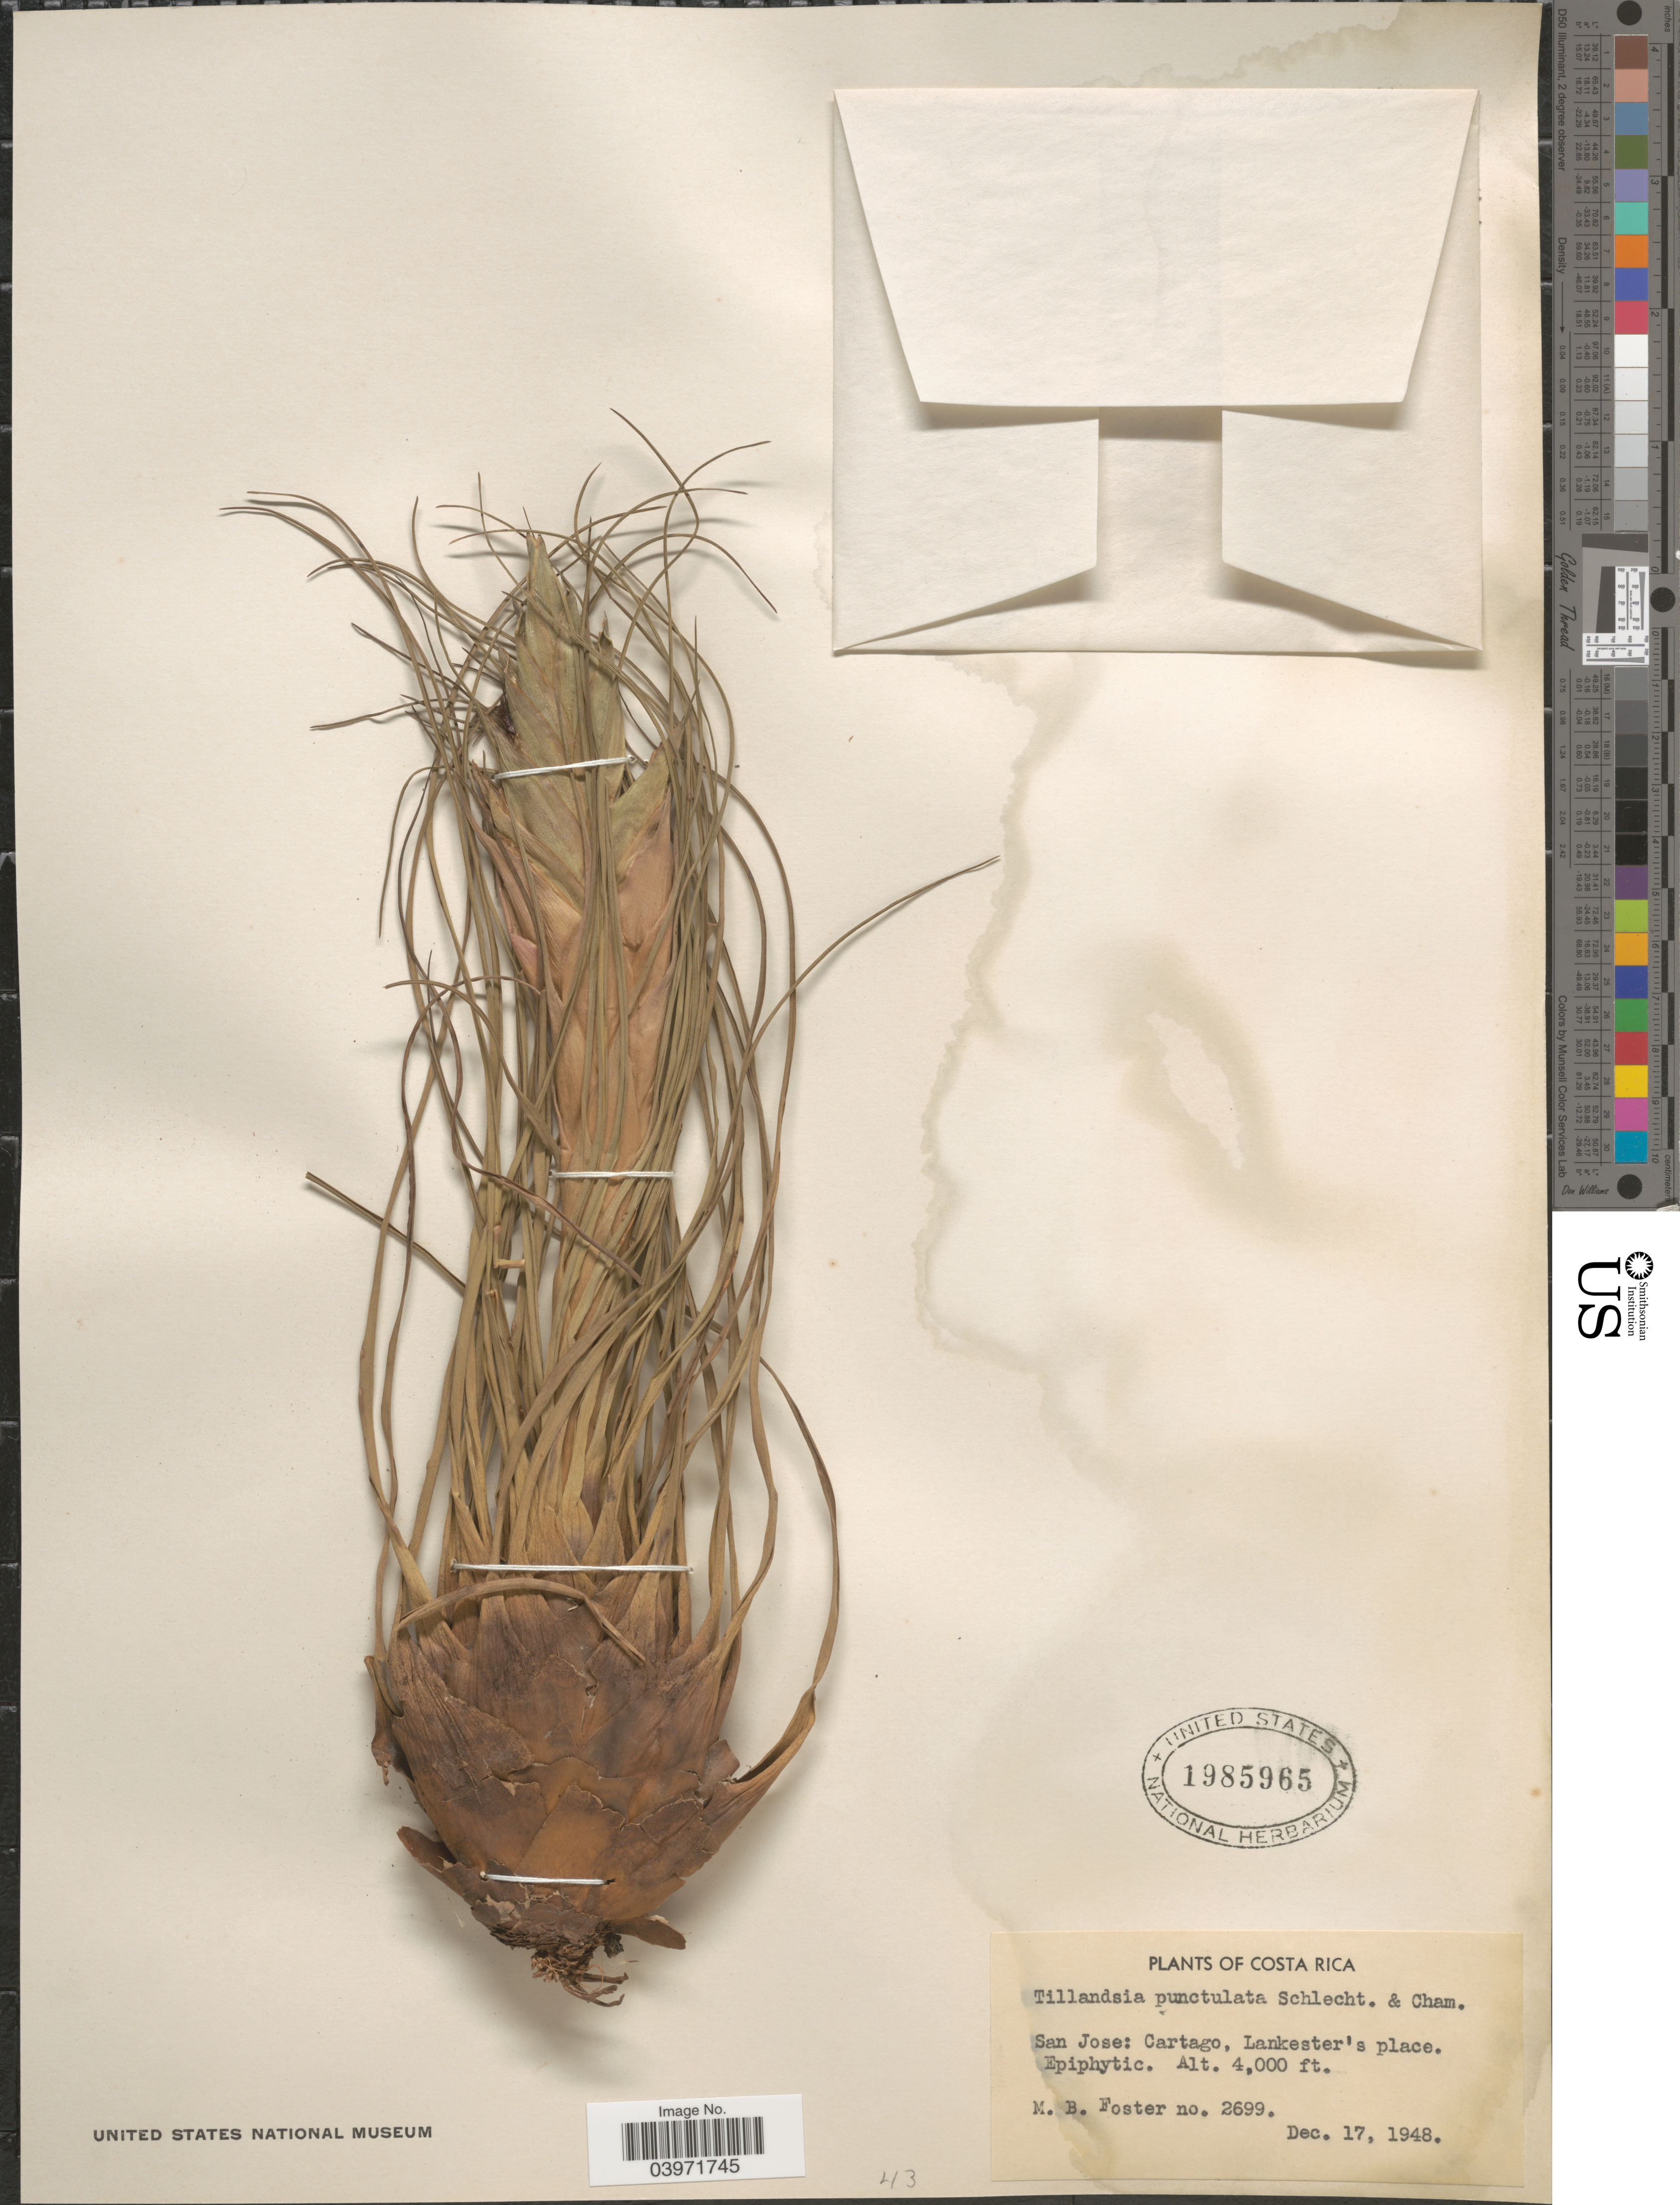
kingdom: Plantae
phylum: Tracheophyta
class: Liliopsida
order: Poales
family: Bromeliaceae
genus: Tillandsia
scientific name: Tillandsia punctulata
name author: Schltdl. & Cham.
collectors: M. B. Foster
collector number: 2699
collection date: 1948-12-17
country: Costa Rica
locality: San Jose: Cartago, Lankester's place.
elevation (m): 1219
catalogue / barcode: US 1985965